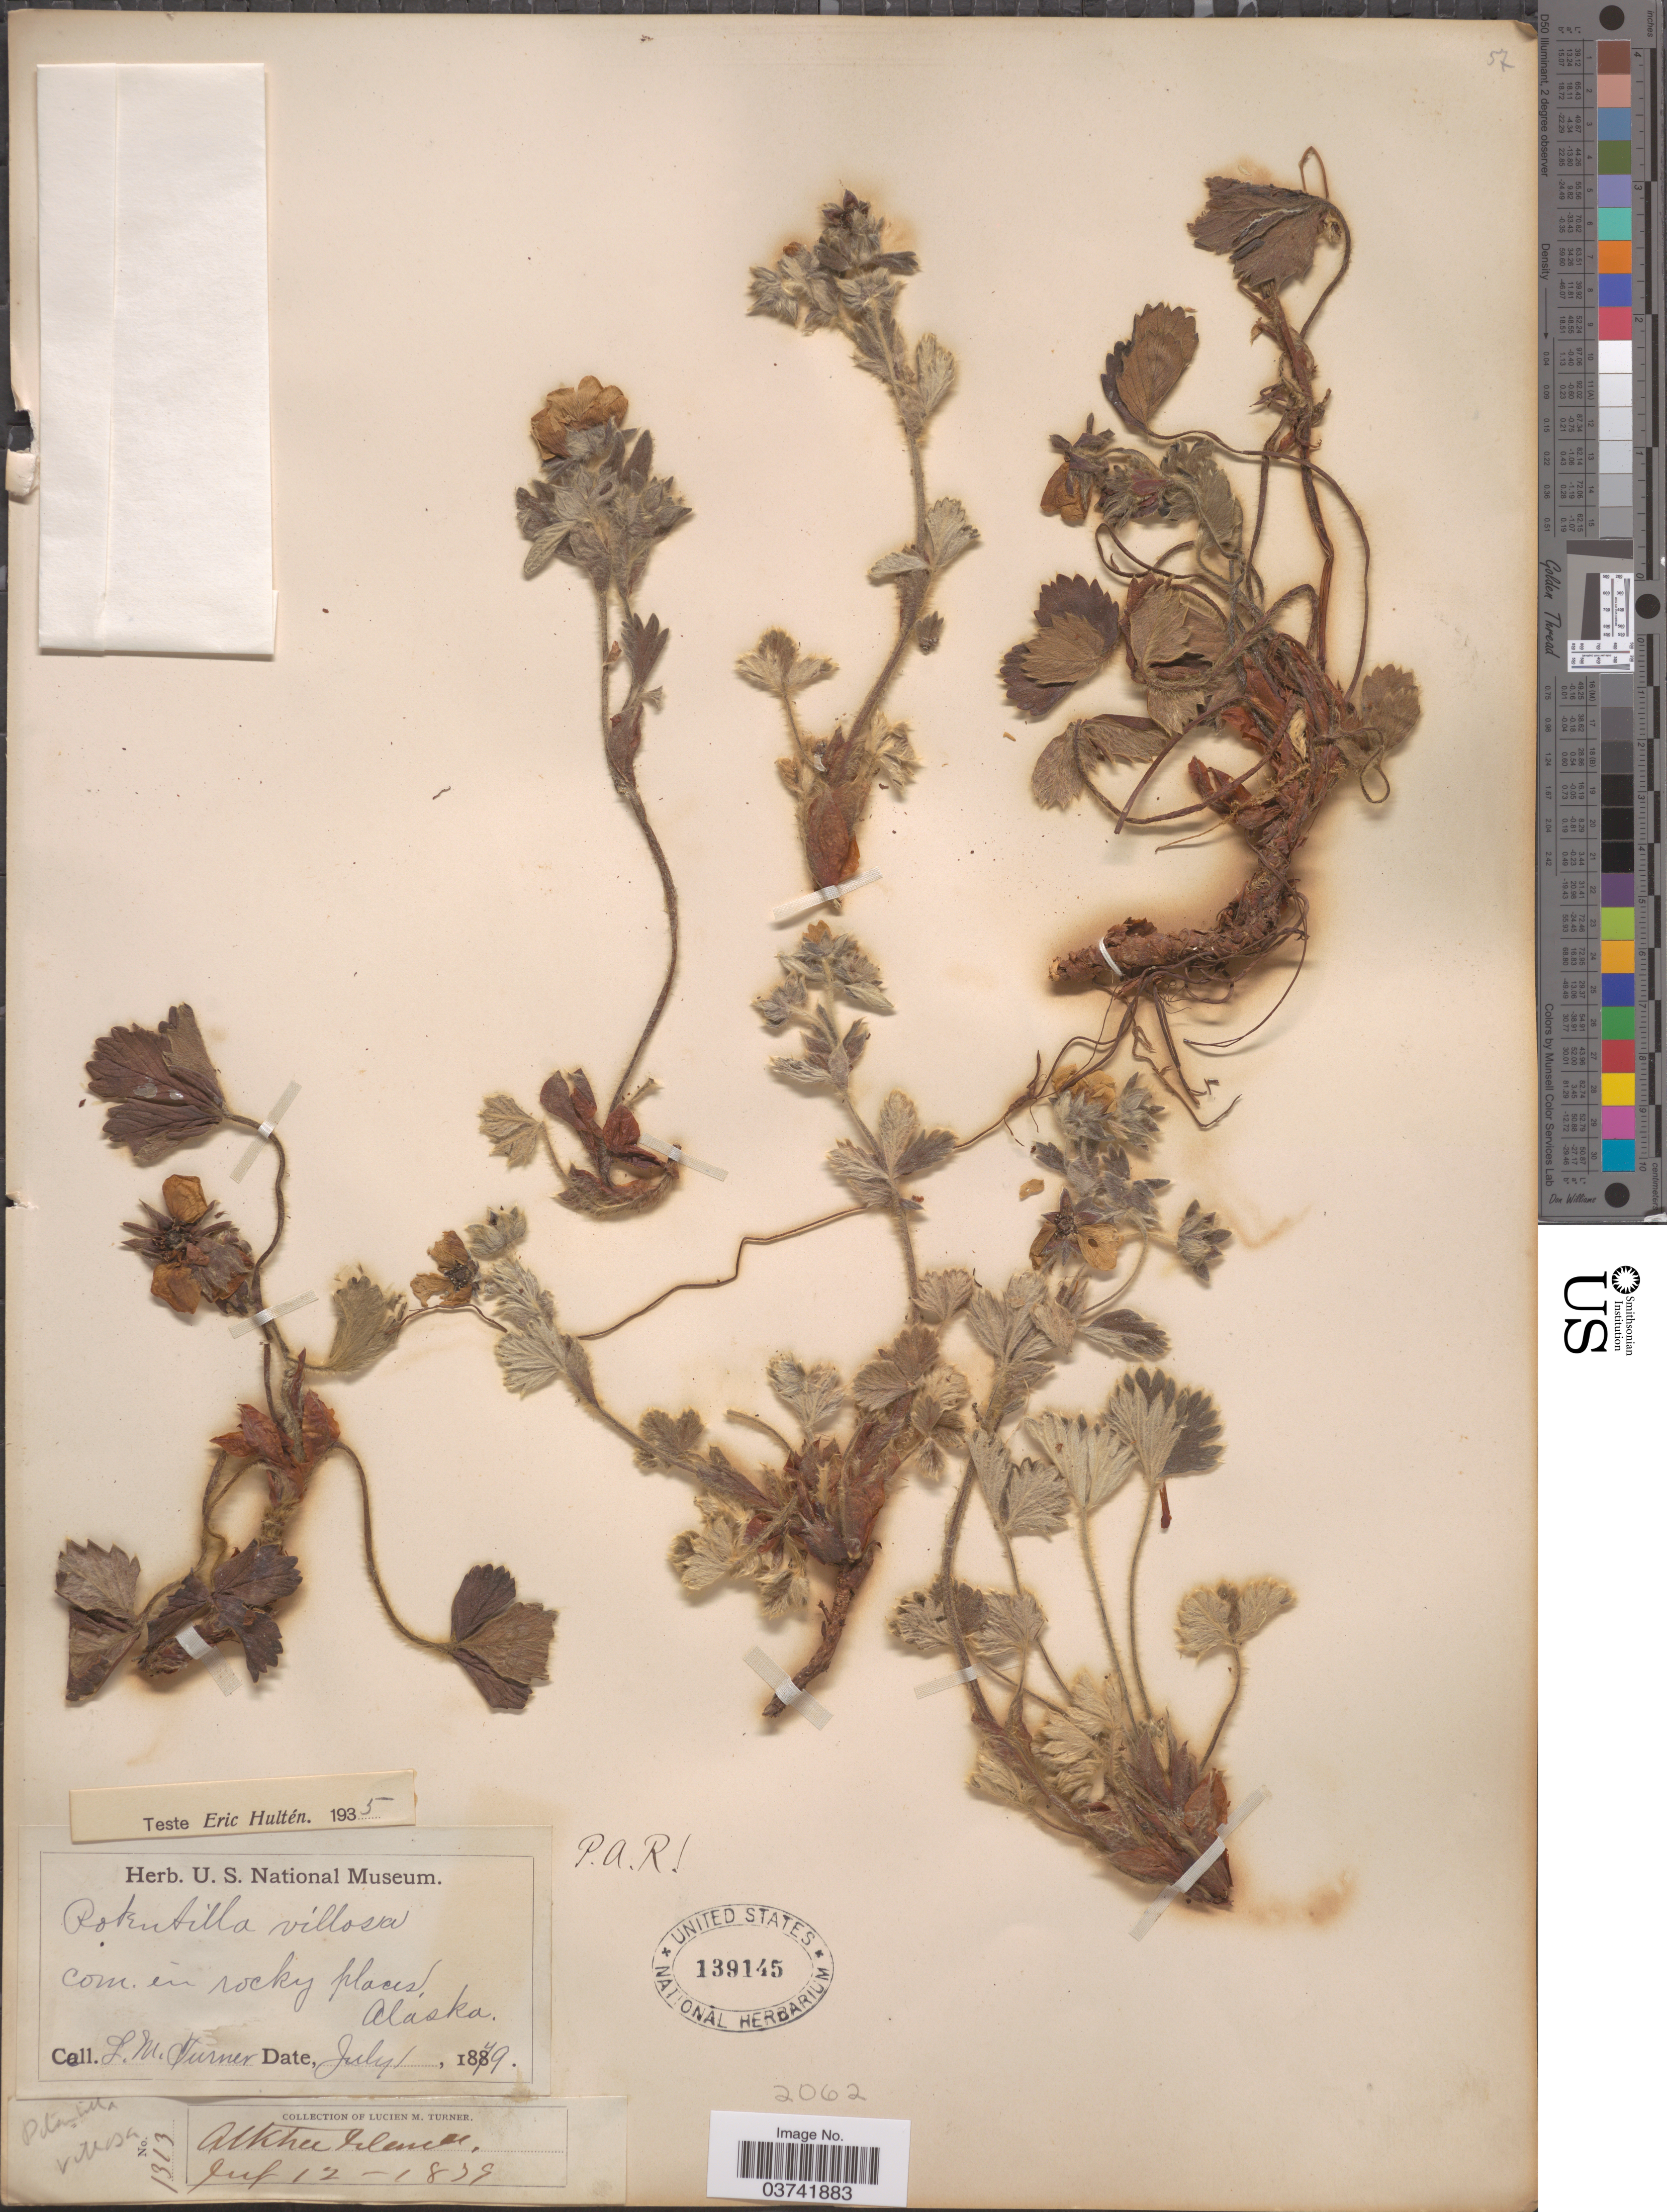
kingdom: Plantae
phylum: Tracheophyta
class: Magnoliopsida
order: Rosales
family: Rosaceae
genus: Potentilla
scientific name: Potentilla villosa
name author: Pall. ex Pursh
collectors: L. M. Turner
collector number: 1313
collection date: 1839-07-12/1849-07-01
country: United States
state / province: Alaska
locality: Atkha Islands.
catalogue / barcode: US 139145